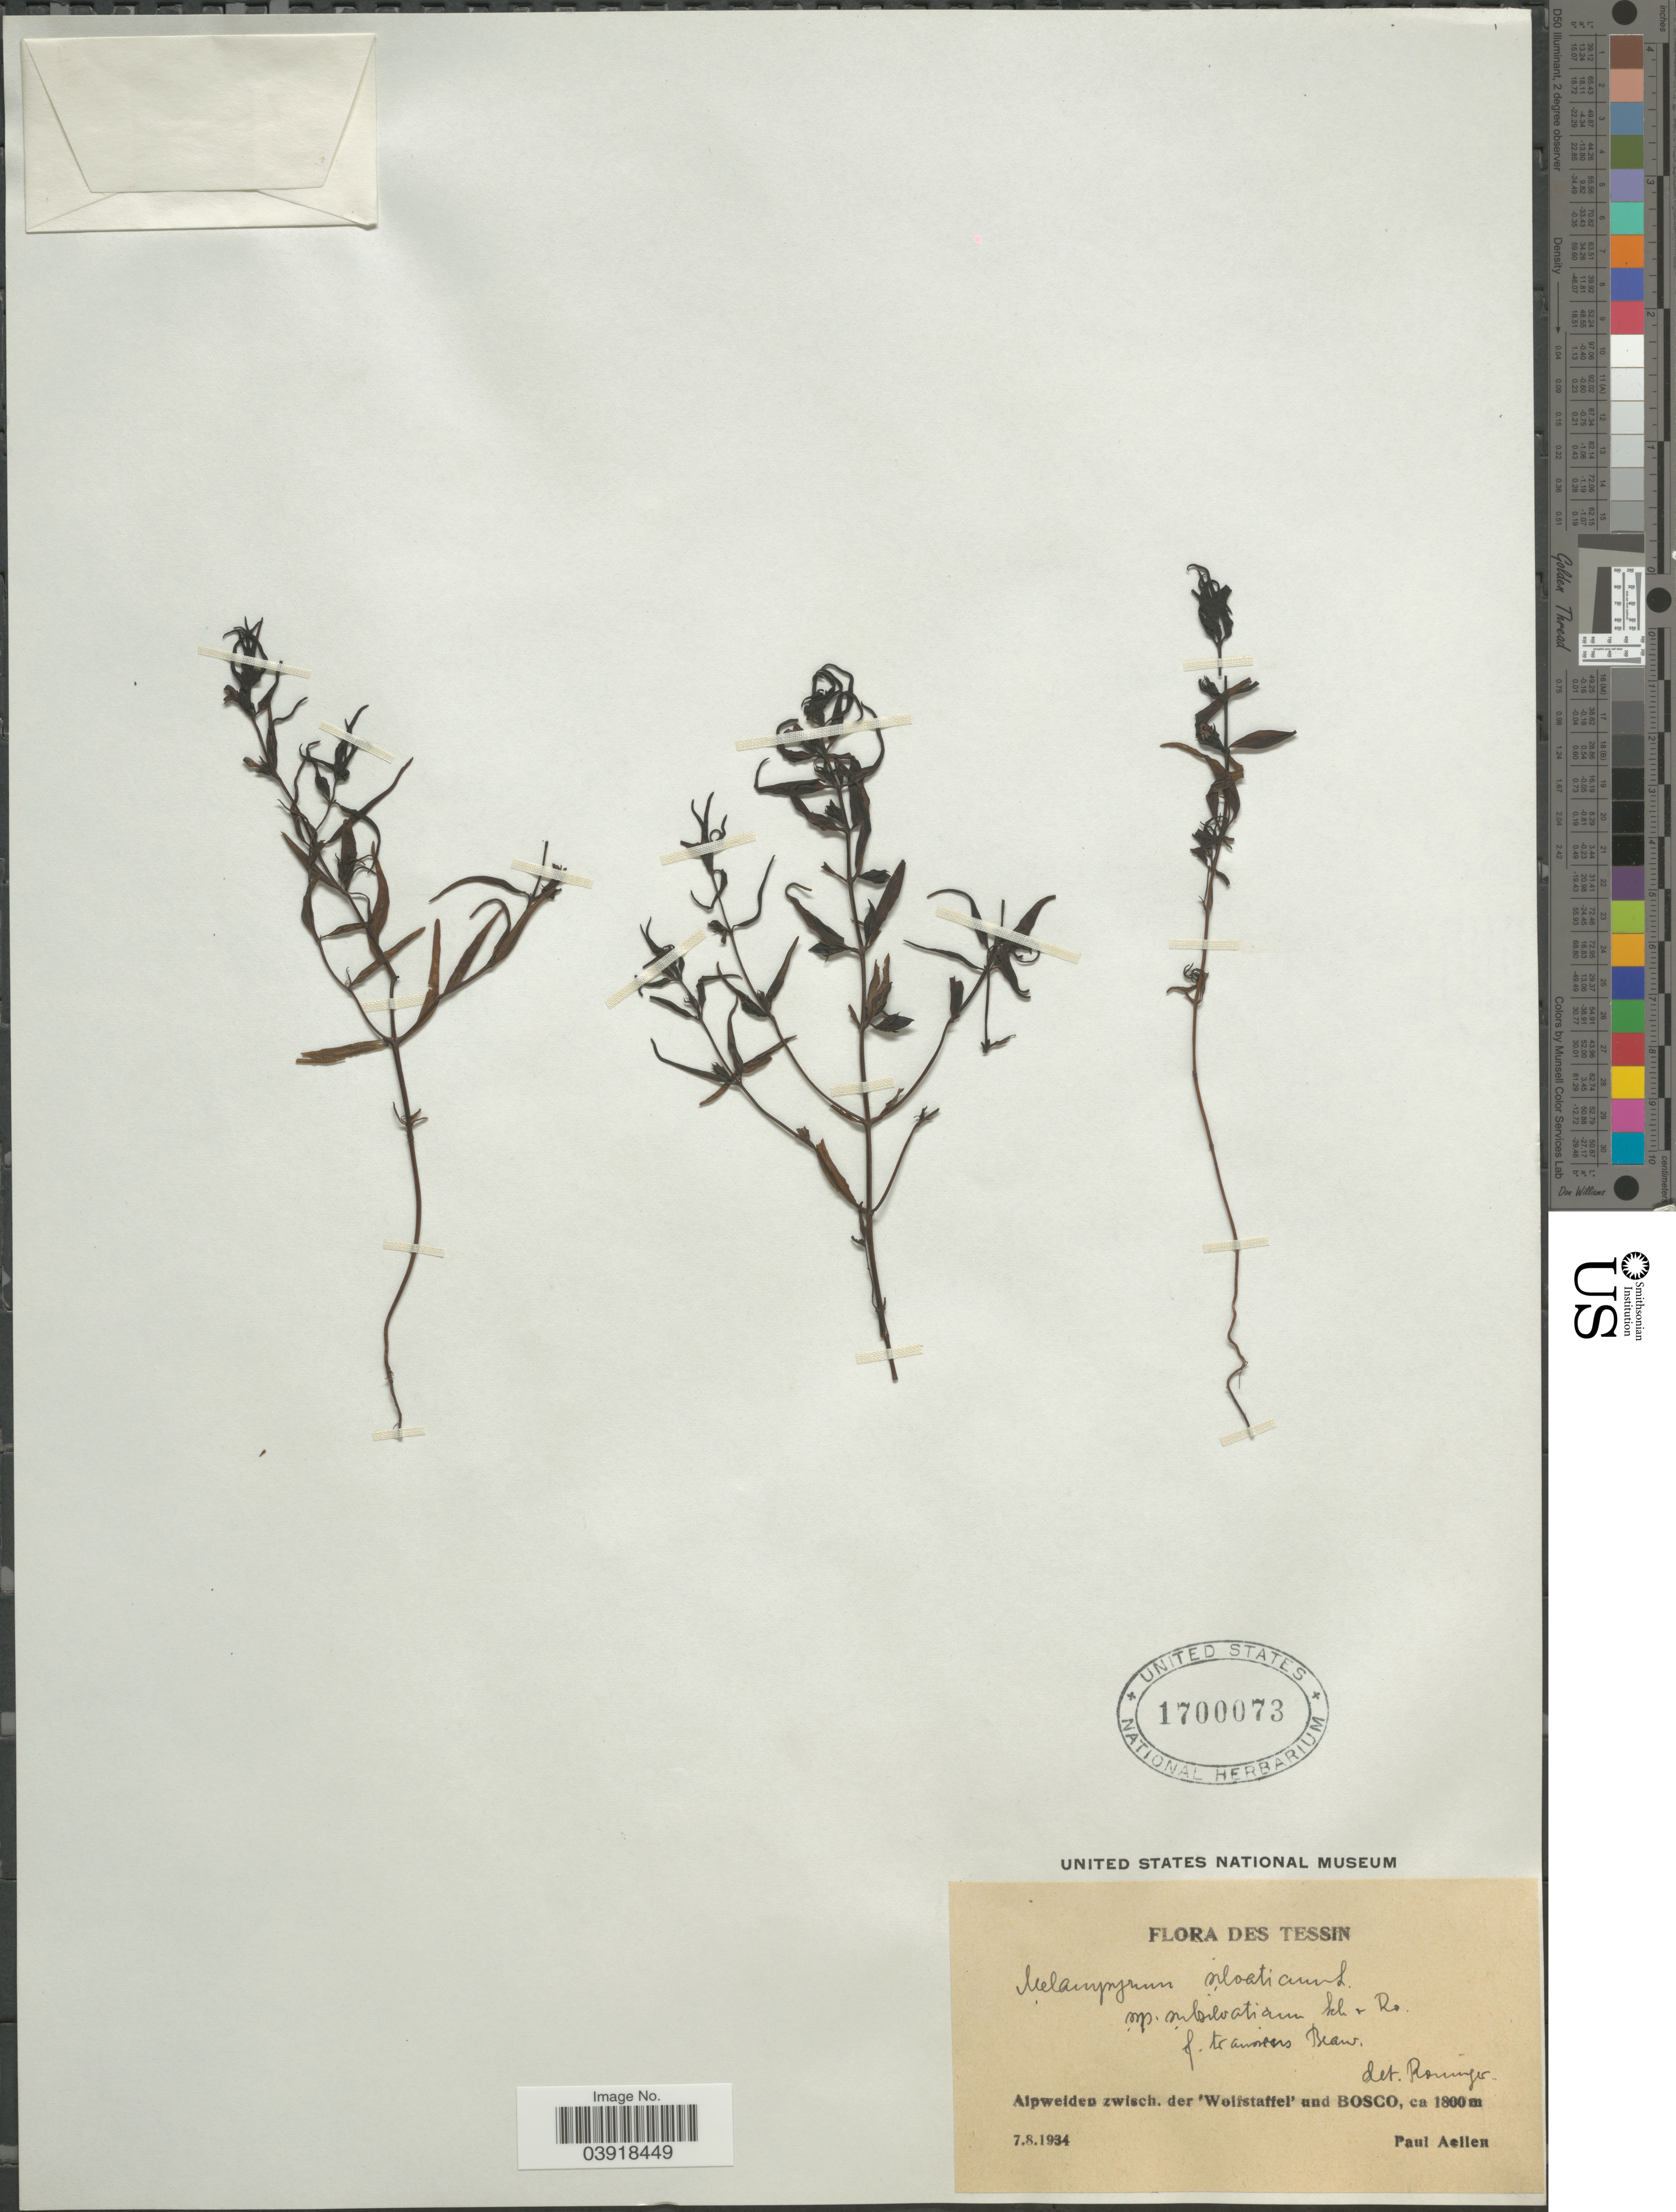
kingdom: Plantae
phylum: Tracheophyta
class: Magnoliopsida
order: Lamiales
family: Orobanchaceae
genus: Melampyrum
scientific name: Melampyrum sylvaticum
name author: L.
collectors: P. Aellen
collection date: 1934-08-07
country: Switzerland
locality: Des Tessin. Alpweiden zwisch. der 'Wolfstaffel' und Bosco.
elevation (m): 1800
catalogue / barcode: US 1700073